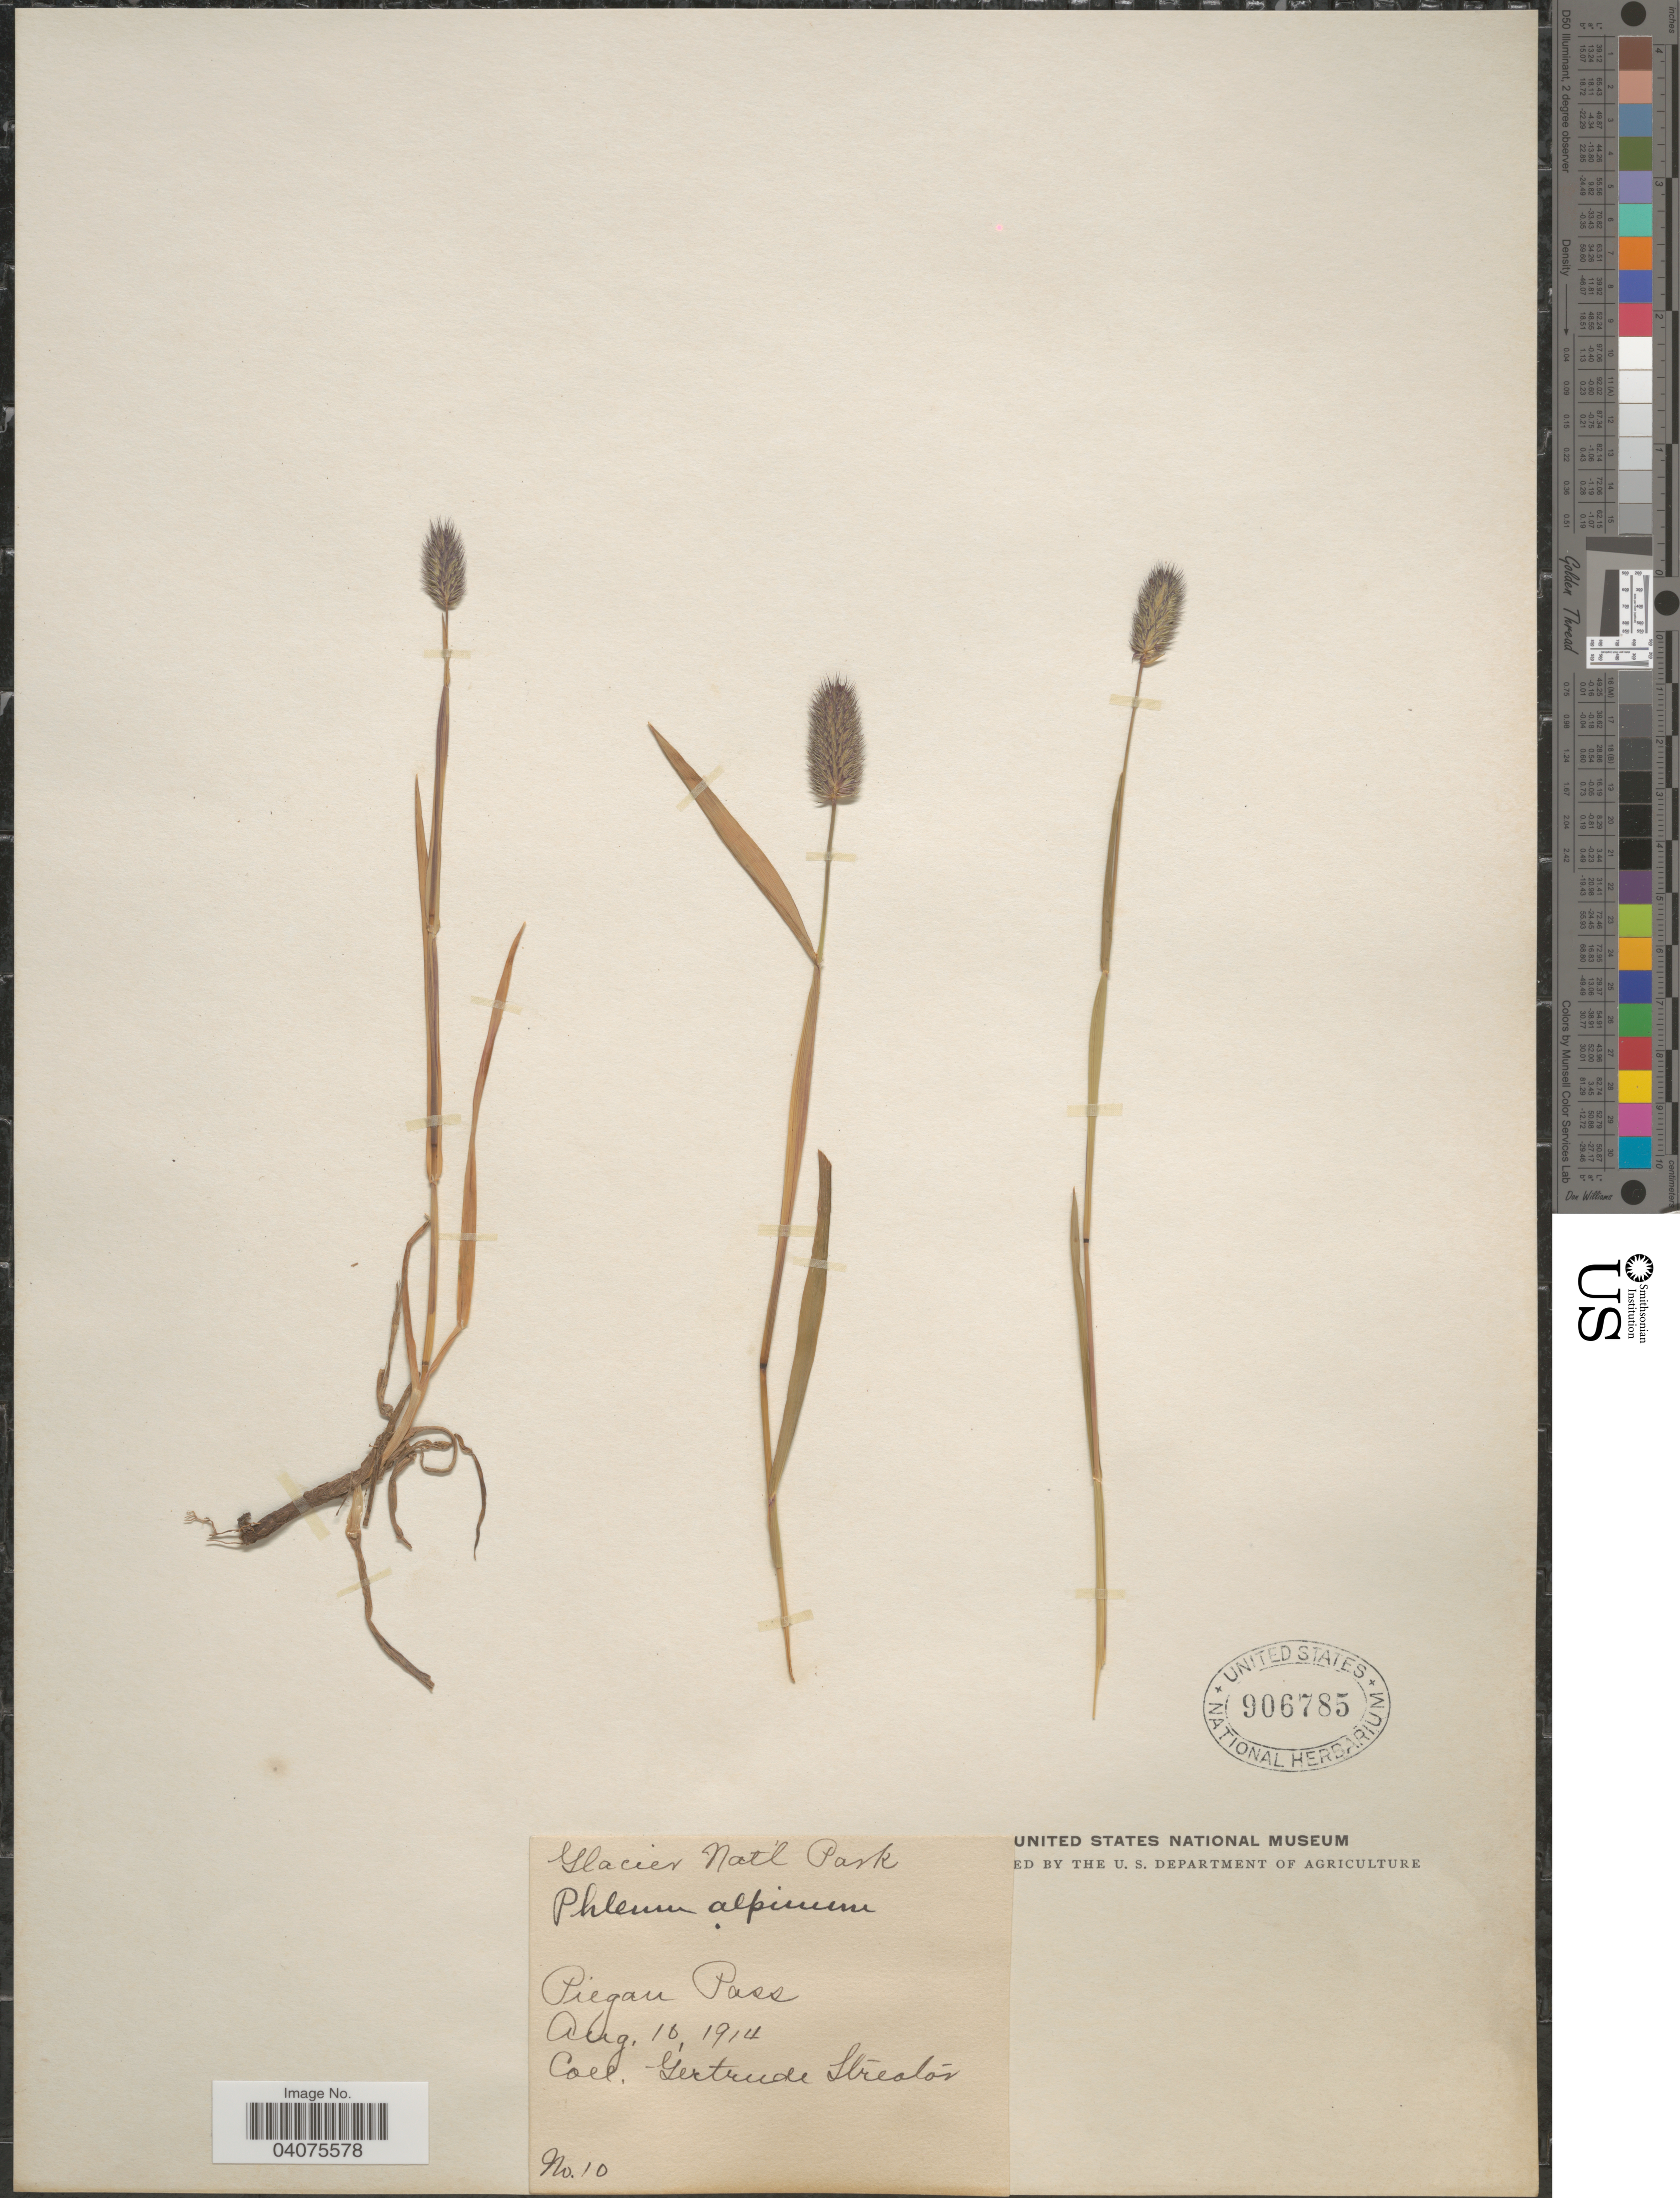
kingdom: Plantae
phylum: Tracheophyta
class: Liliopsida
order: Poales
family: Poaceae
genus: Phleum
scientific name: Phleum alpinum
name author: L.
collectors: G. Streator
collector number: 10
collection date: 1914-08-10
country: United States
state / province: Montana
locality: Glacier Nat'l Park. Piegan Pass.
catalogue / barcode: US 906785